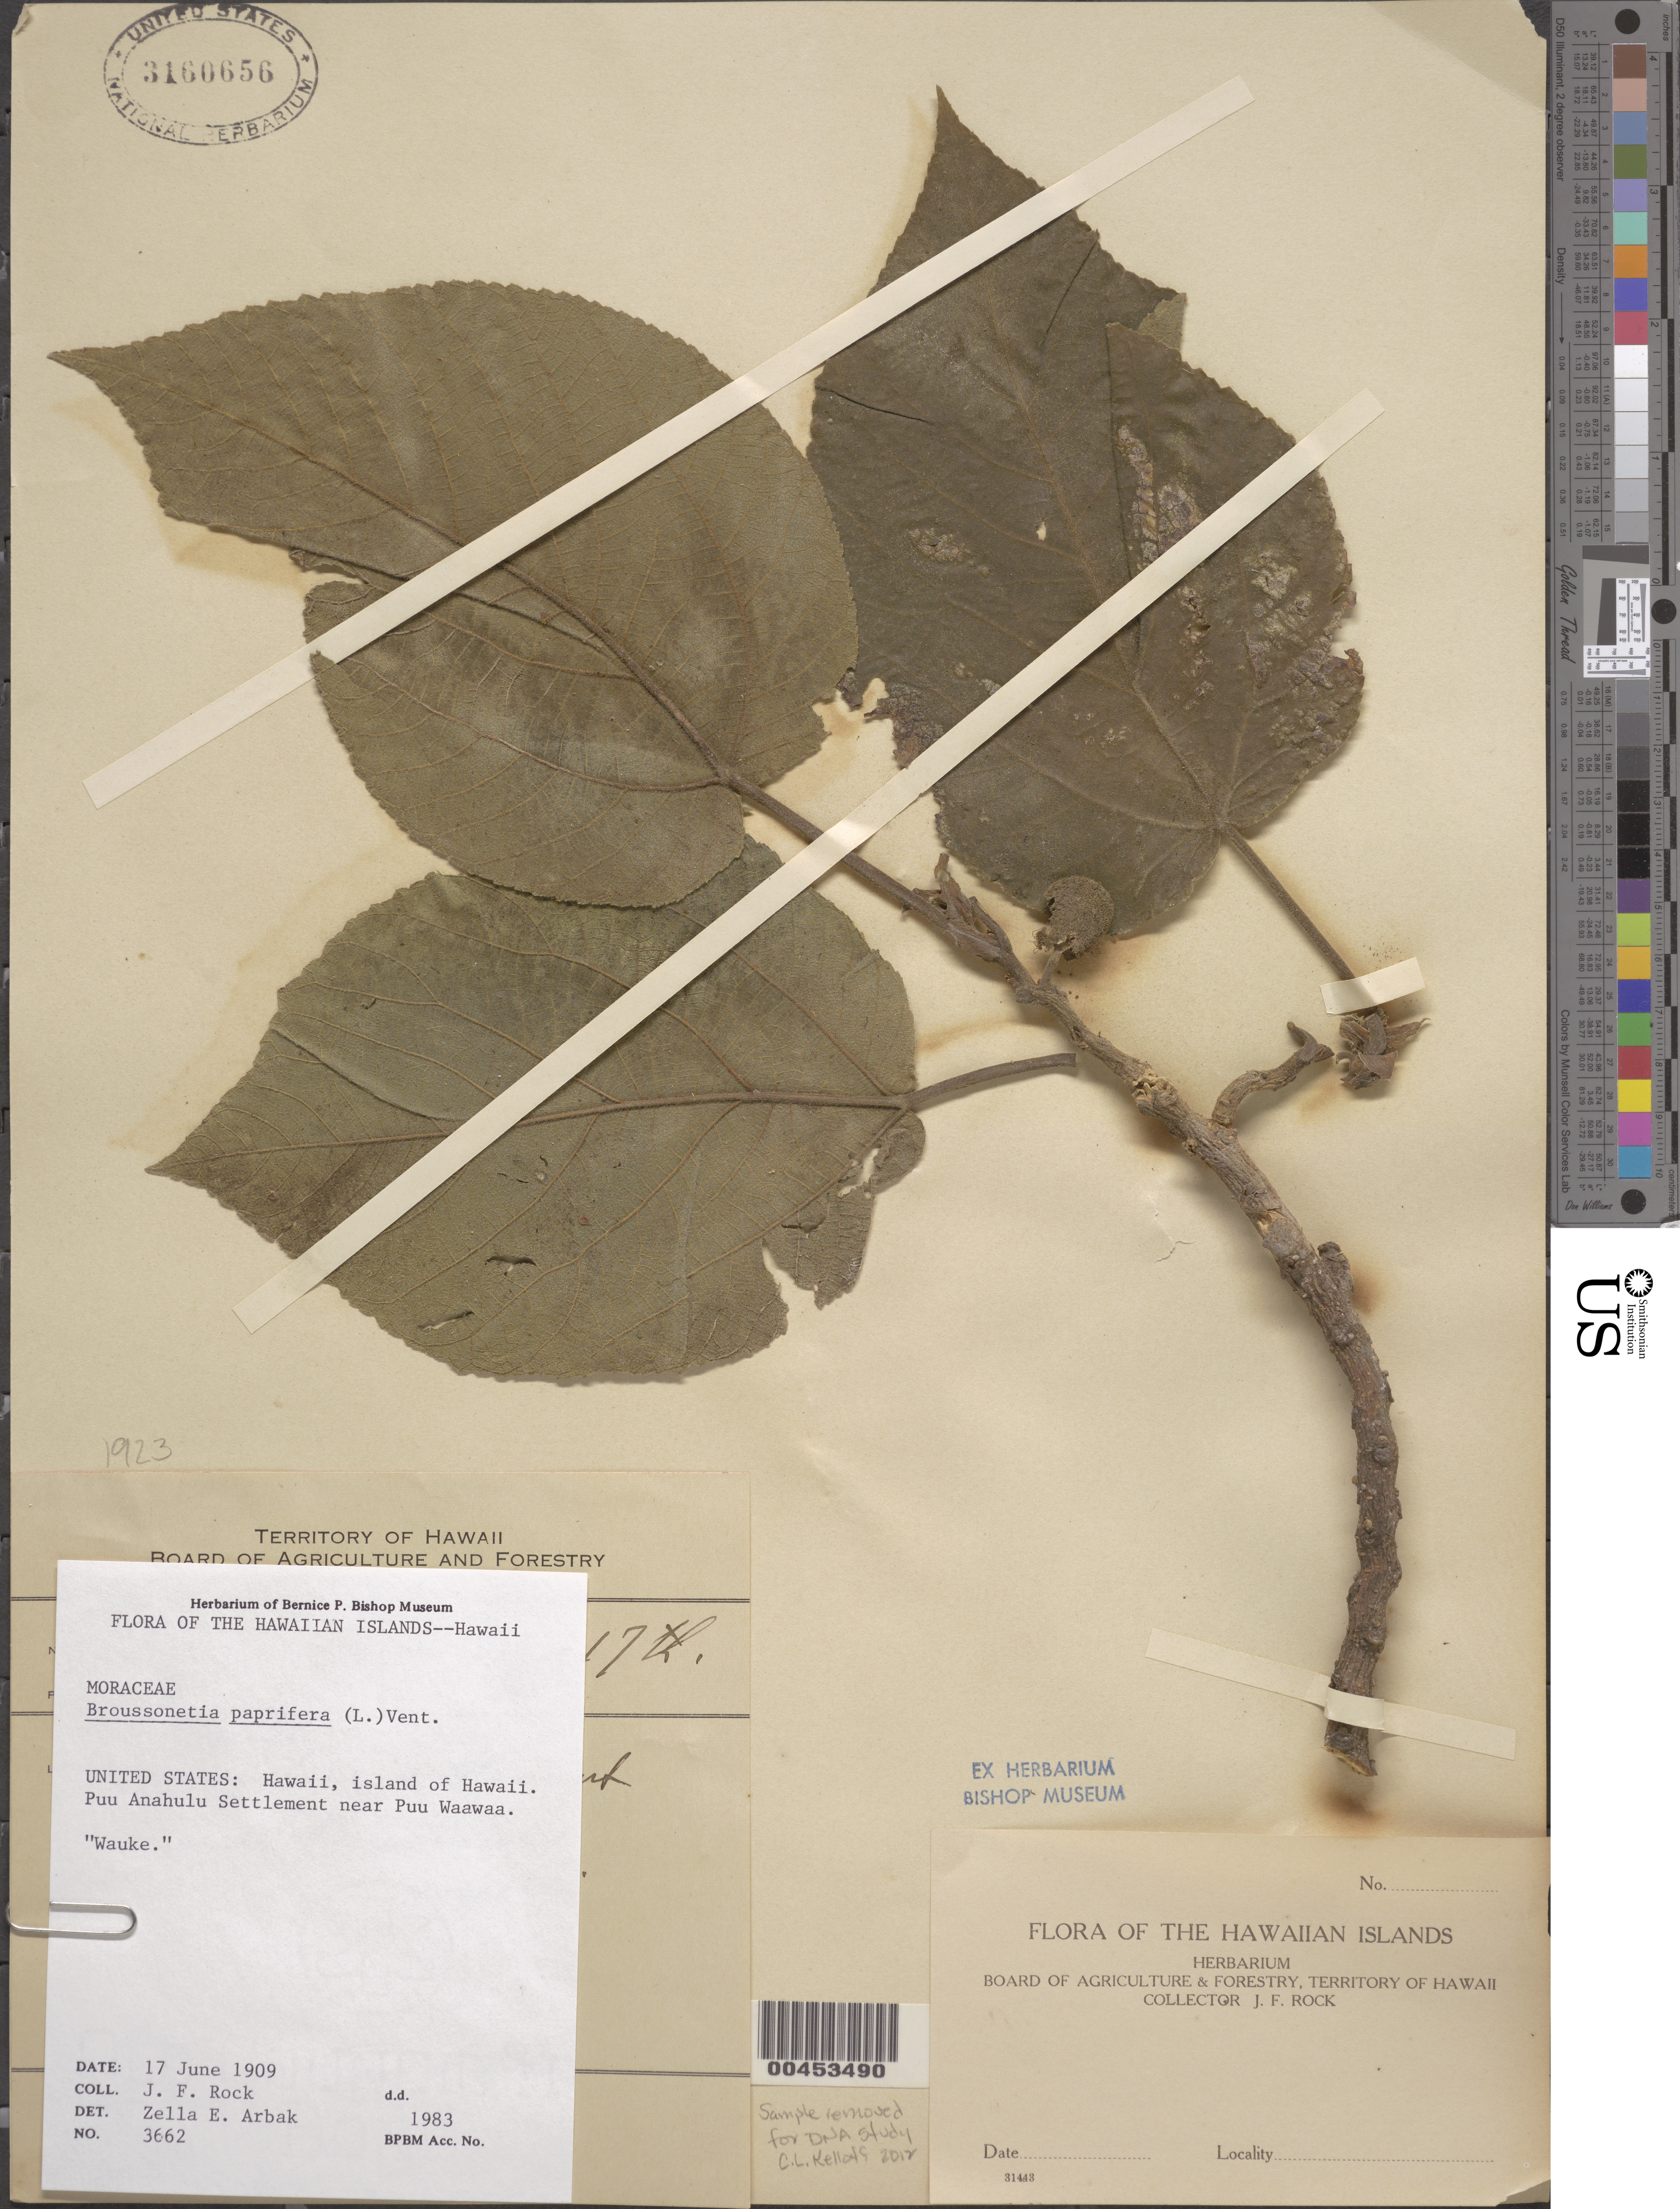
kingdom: Plantae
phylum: Tracheophyta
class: Magnoliopsida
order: Rosales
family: Moraceae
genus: Broussonetia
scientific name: Broussonetia papyrifera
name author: (L.) L'Hér. ex Vent.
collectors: J. F. Rock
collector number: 3662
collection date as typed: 17 Jun 1909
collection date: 1909-06-17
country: United States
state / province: Hawaii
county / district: Hawaii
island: Hawaii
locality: Puu Anahulu Settlement near Puu Waawaa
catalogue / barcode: US 3160656